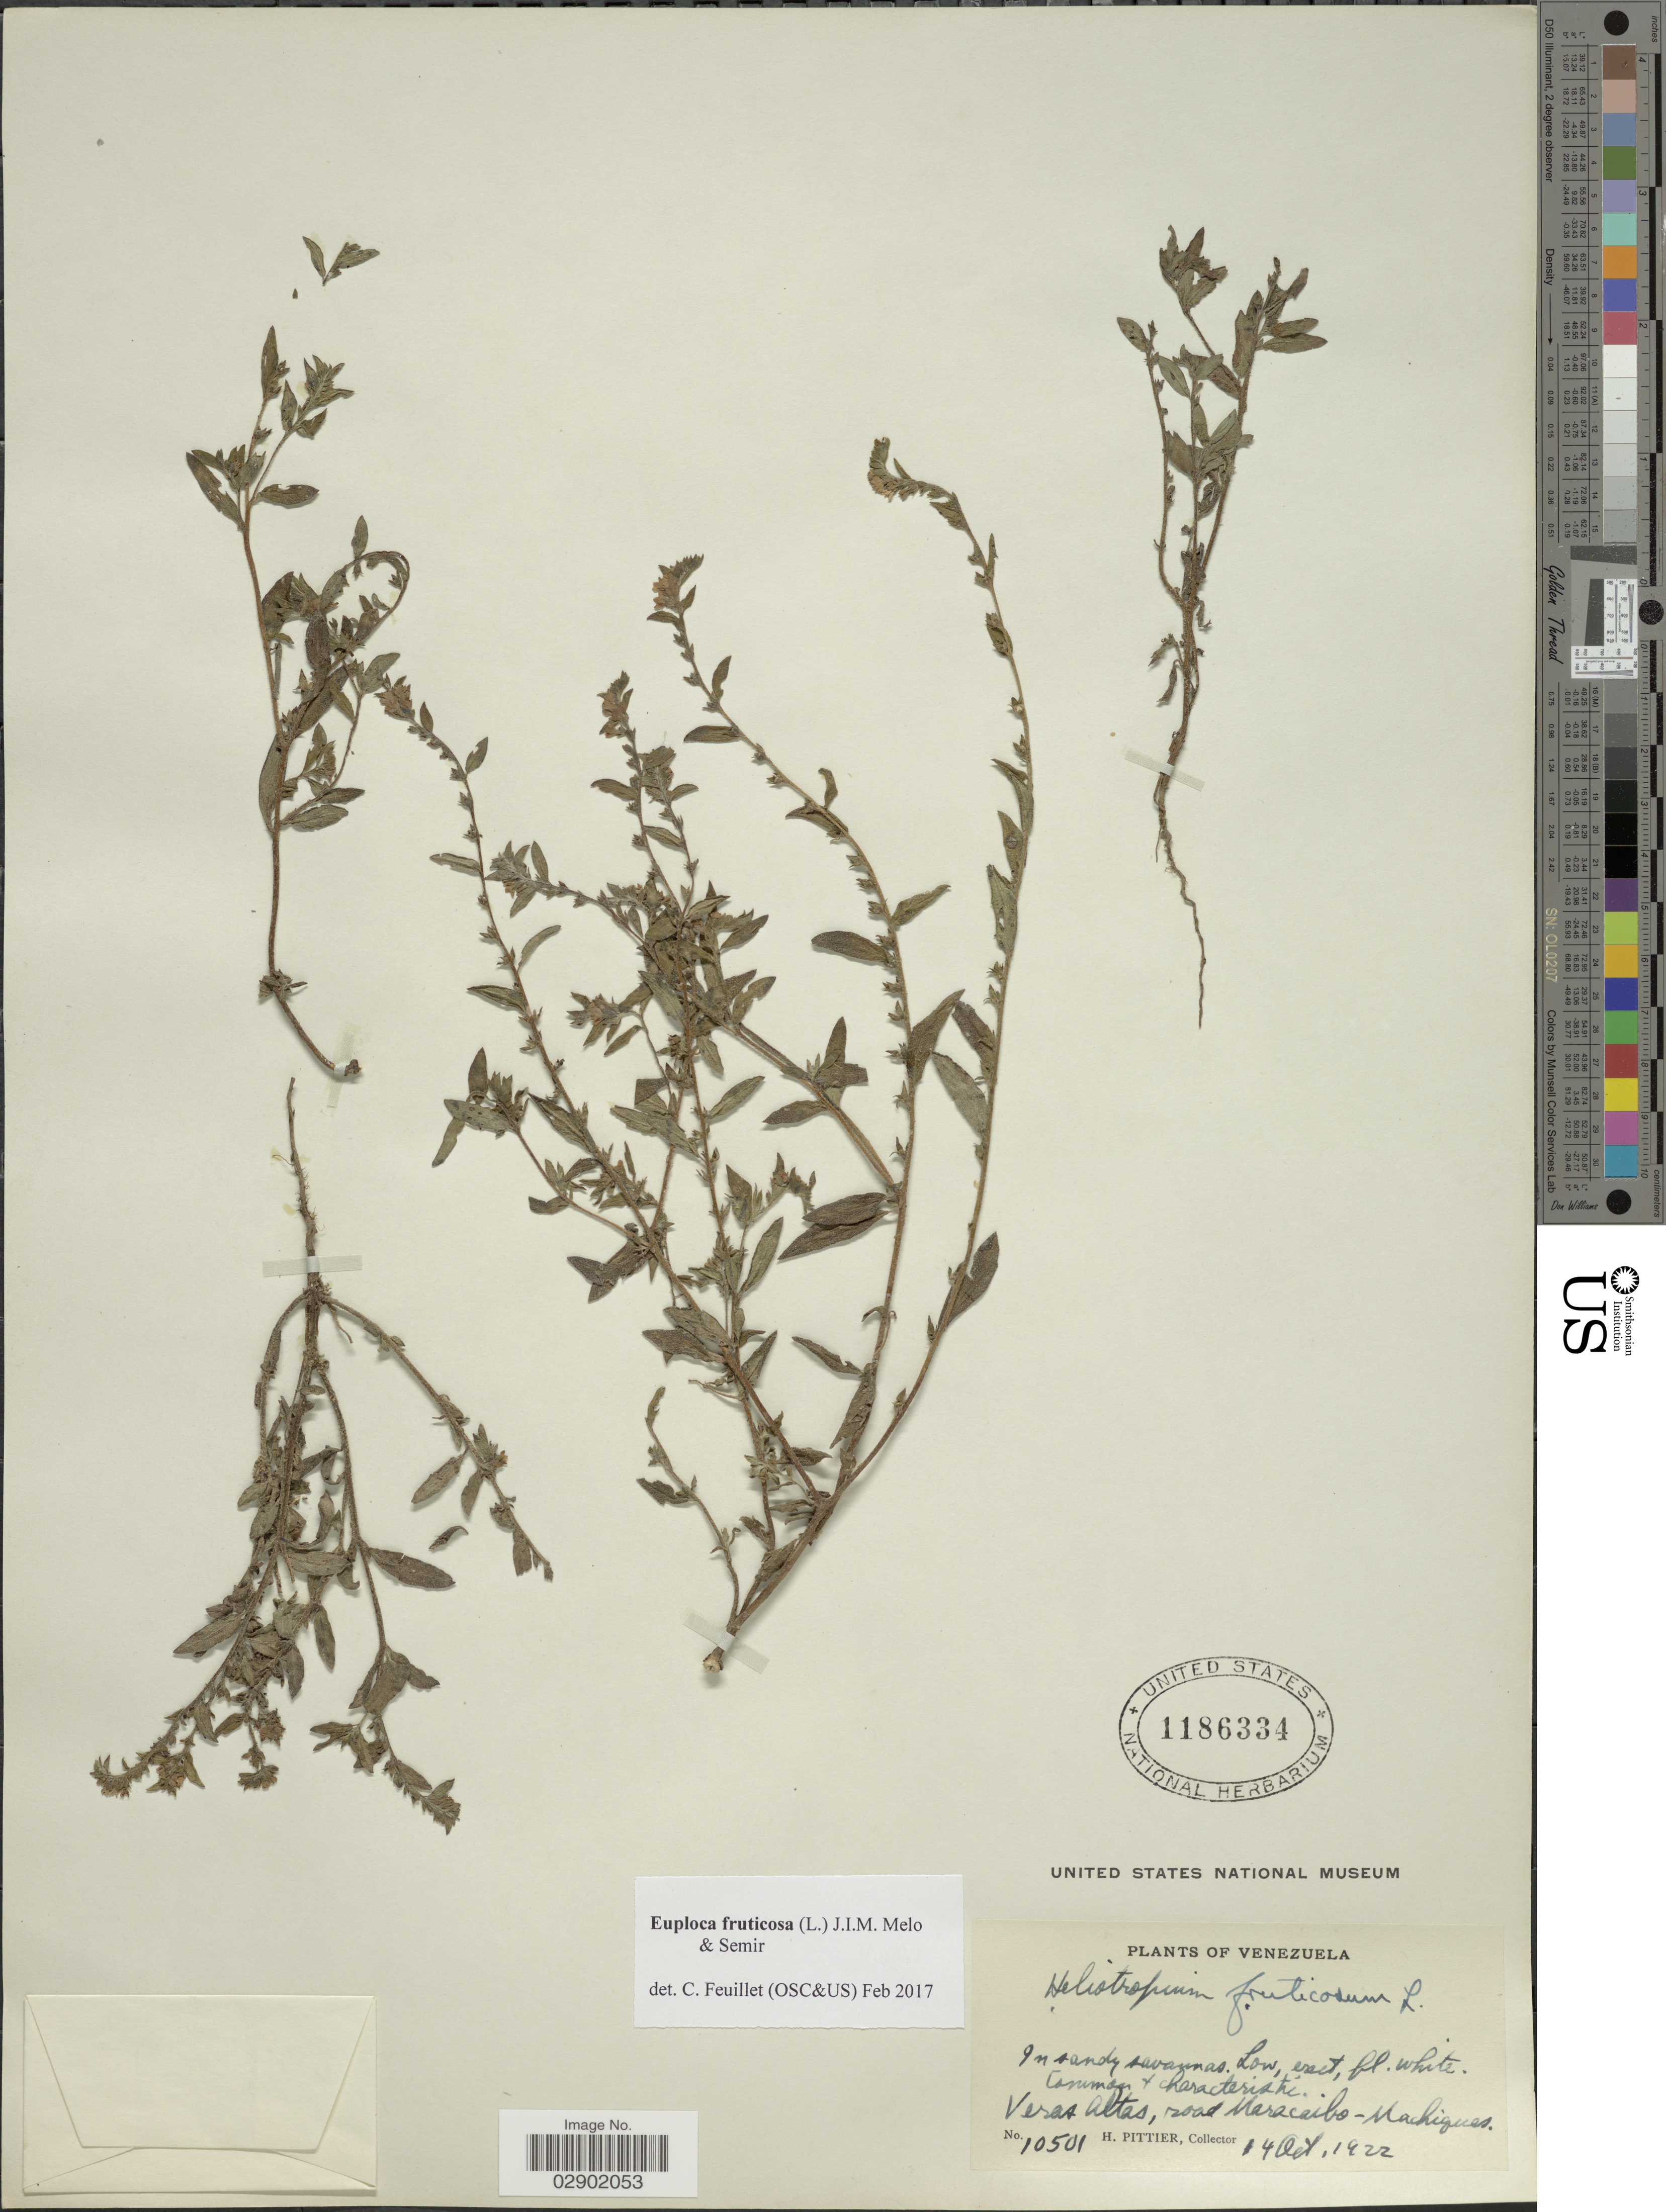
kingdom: Plantae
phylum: Tracheophyta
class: Magnoliopsida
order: Boraginales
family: Heliotropiaceae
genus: Euploca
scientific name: Euploca fruticosa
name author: (L.) J.I.M. Melo & Semir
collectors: H. F. Pittier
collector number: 10501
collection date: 1922-10-14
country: Venezuela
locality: Veras Altas, road Maracaibo-Machigues.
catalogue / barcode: US 1186334